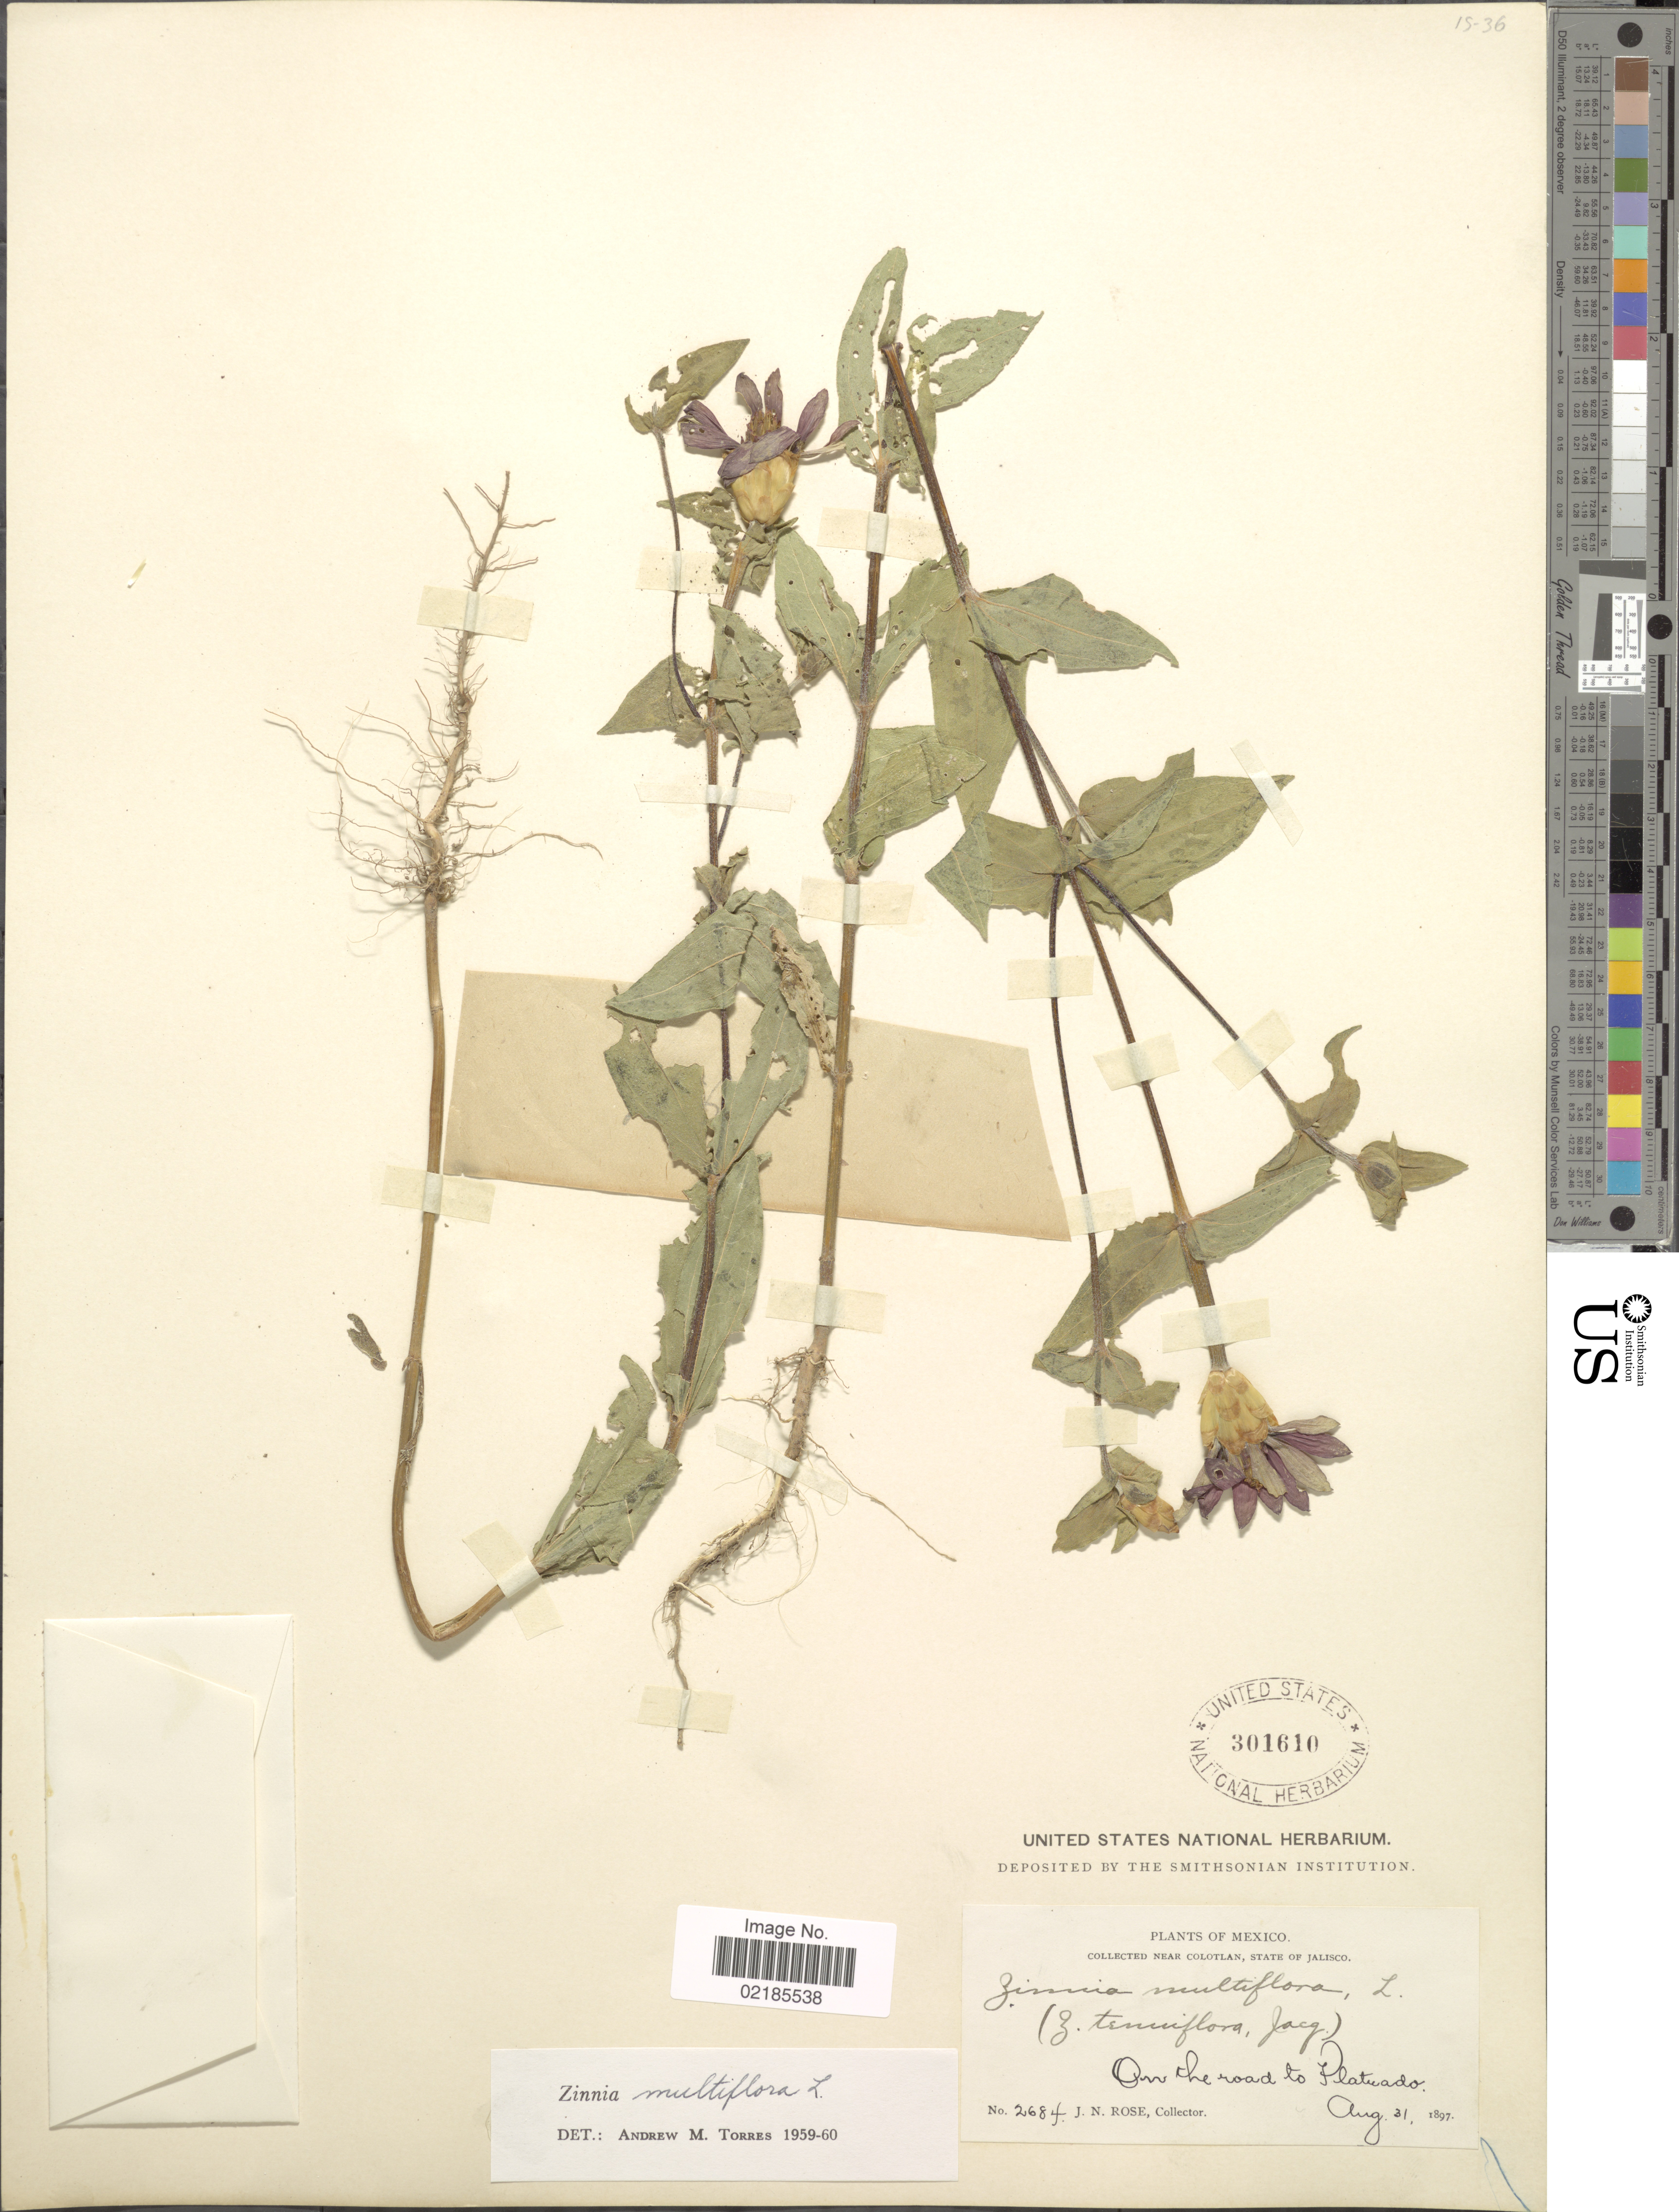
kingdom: Plantae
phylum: Tracheophyta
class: Magnoliopsida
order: Asterales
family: Asteraceae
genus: Zinnia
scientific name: Zinnia peruviana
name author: (L.) L.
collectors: J. N. Rose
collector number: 2684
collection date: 1897-08-31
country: Mexico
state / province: Jalisco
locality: Near Colotlan, on the road to Platuado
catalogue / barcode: US 301610